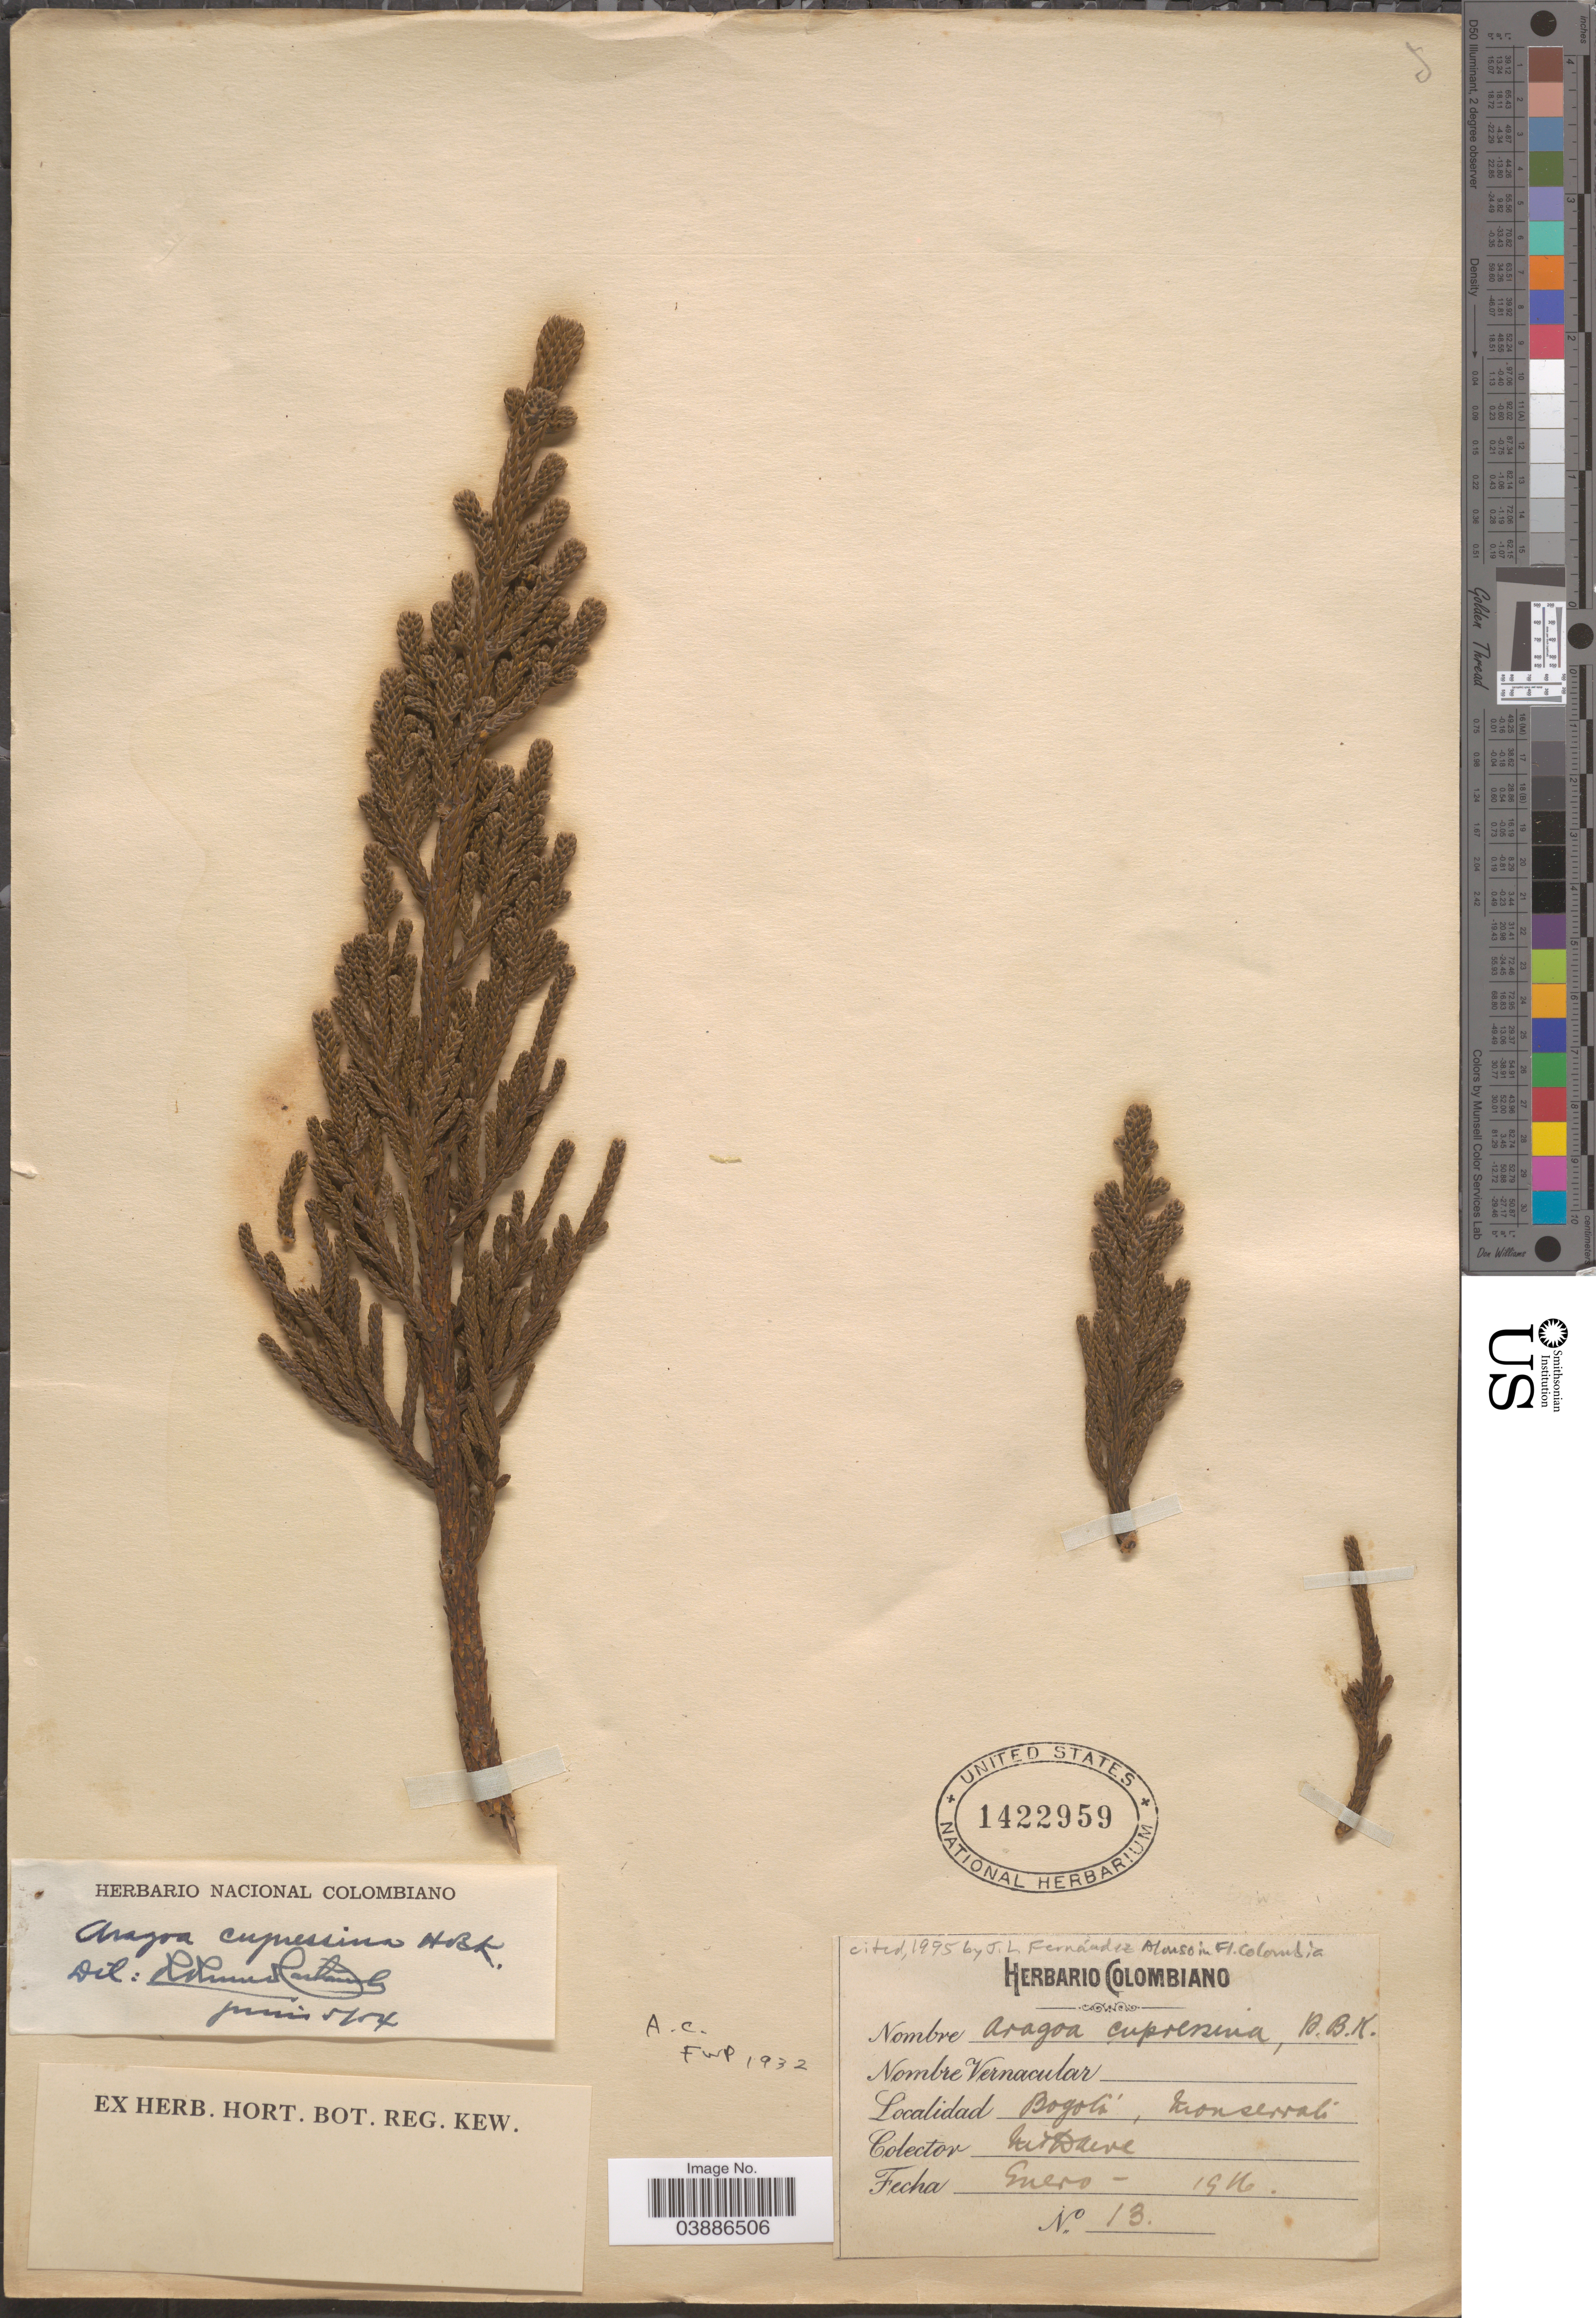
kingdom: Plantae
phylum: Tracheophyta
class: Magnoliopsida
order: Lamiales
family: Plantaginaceae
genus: Aragoa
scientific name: Aragoa cupressina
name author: Kunth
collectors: M. T. Dawe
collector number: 13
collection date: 1916-01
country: Colombia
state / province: Bogota D.C.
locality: Bogotá, Monserratie.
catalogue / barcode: US 1422959